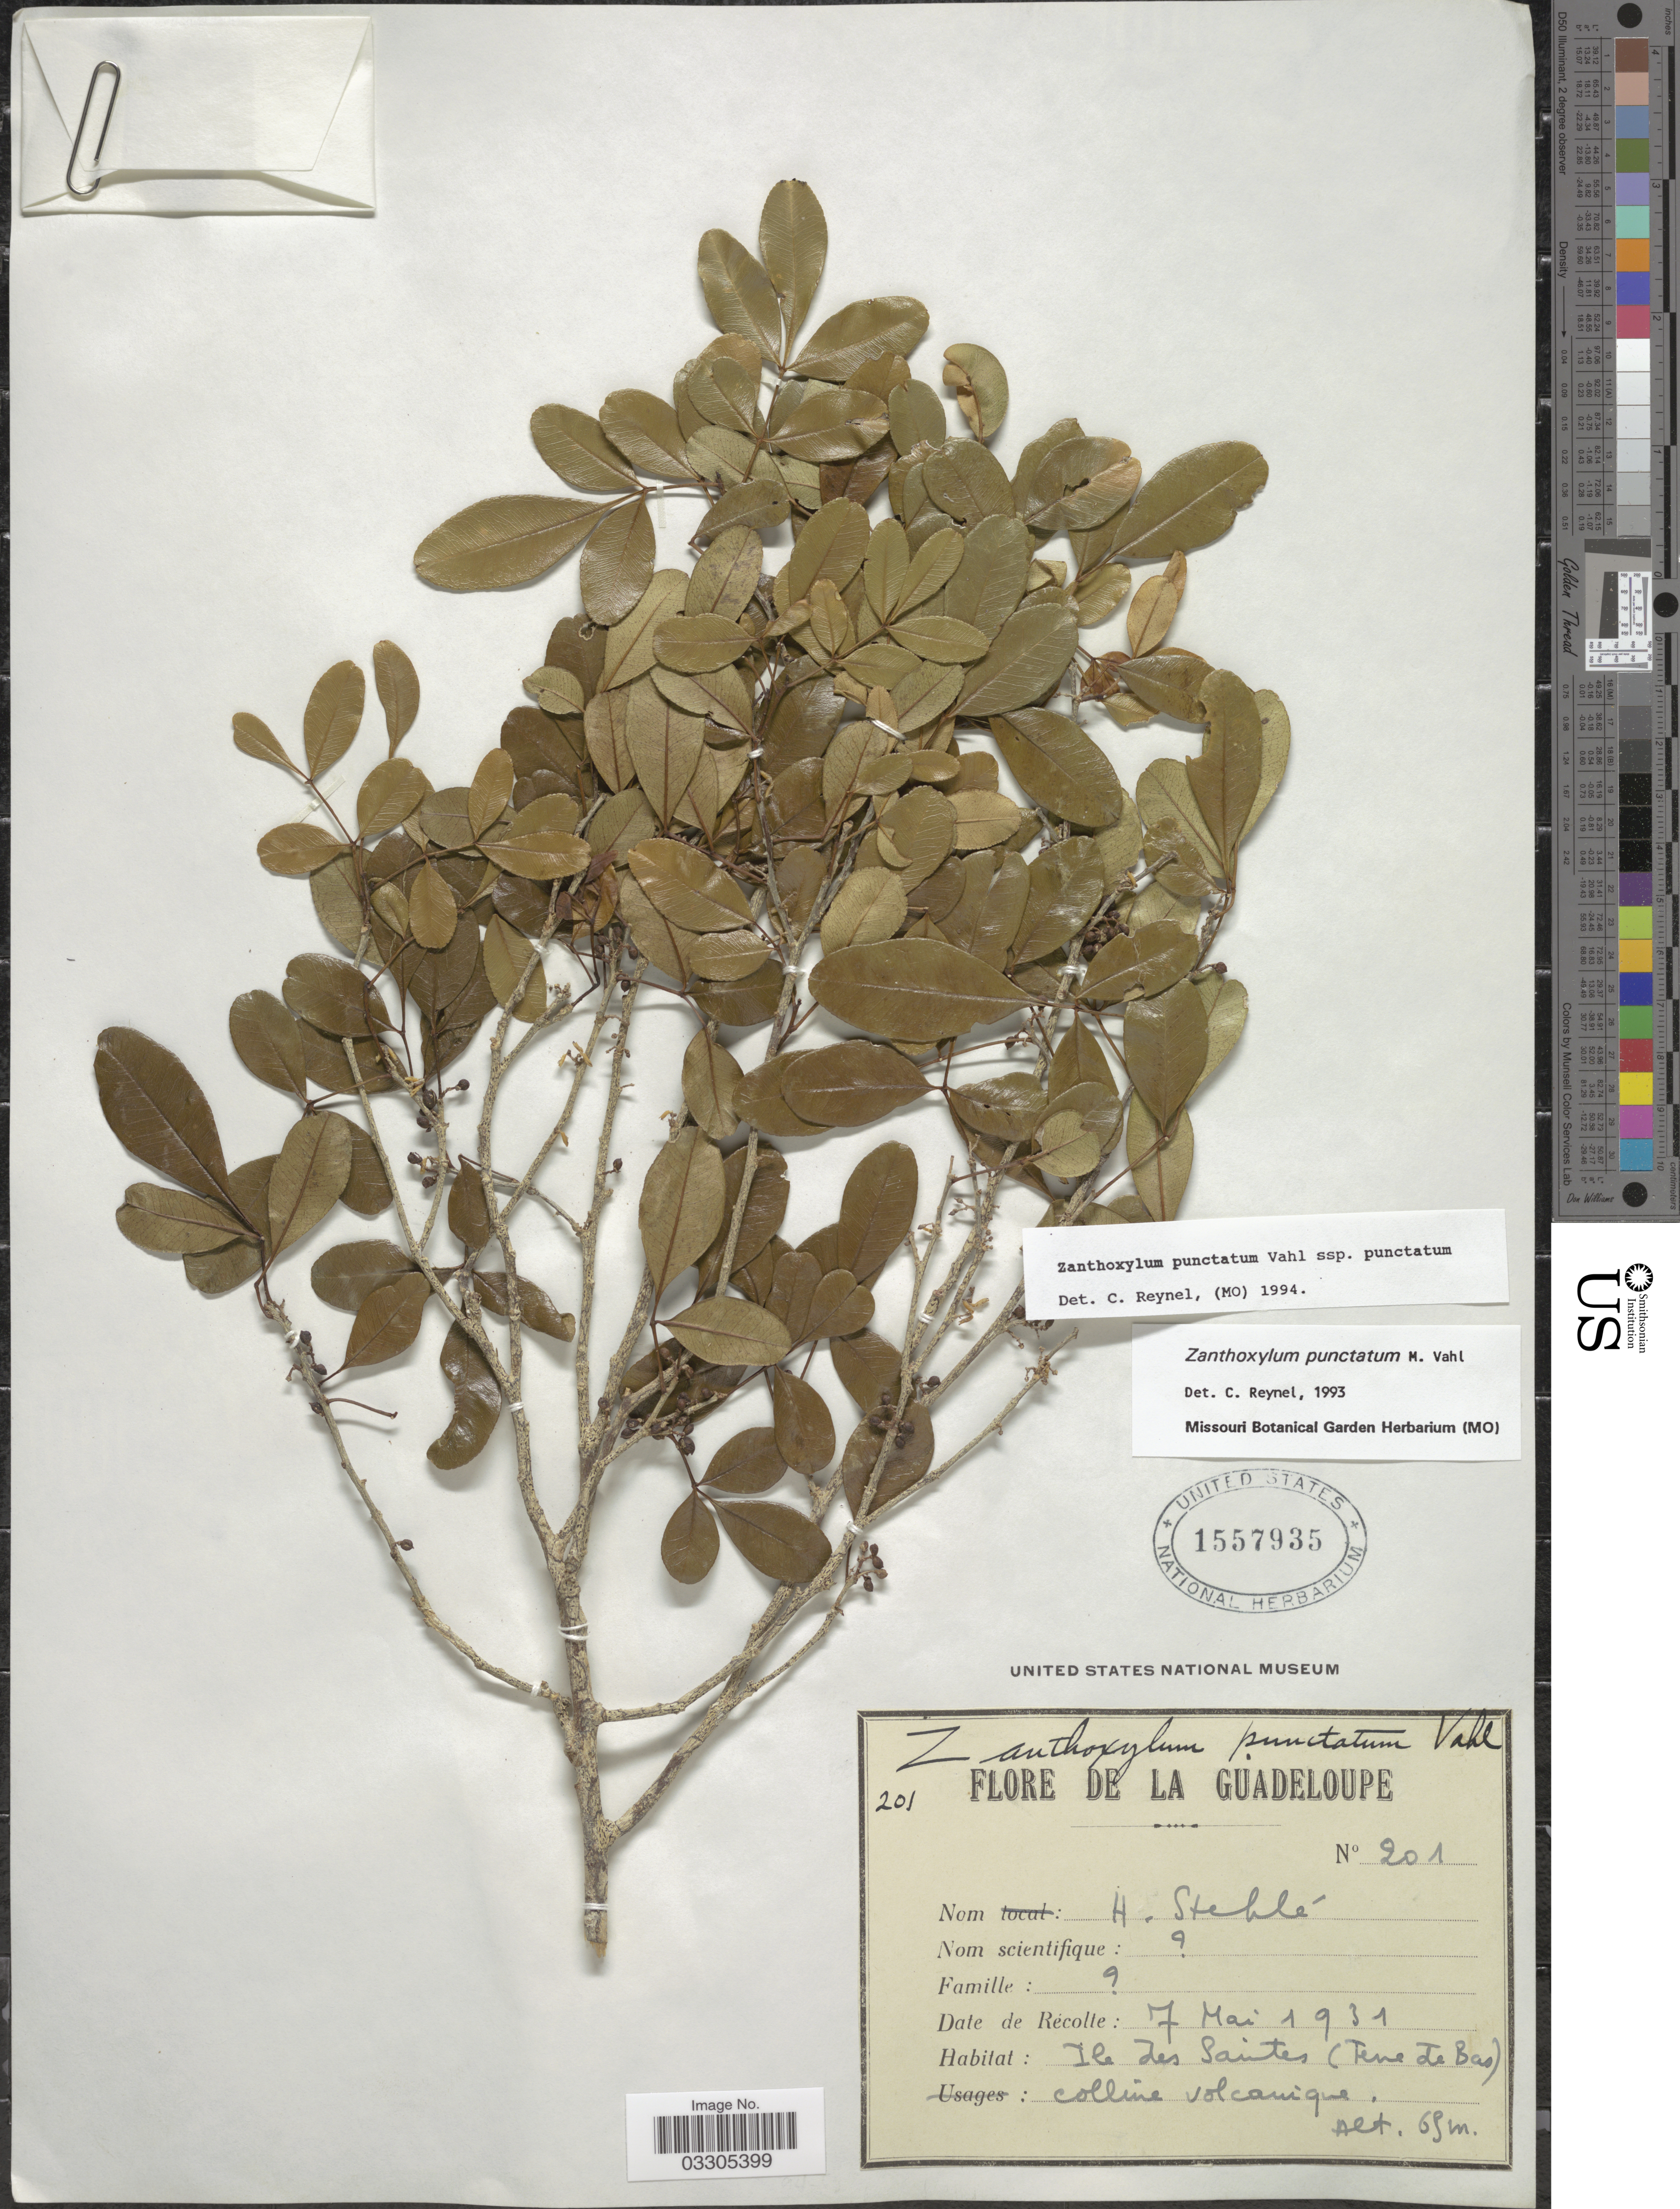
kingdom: Plantae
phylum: Tracheophyta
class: Magnoliopsida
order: Sapindales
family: Rutaceae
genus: Zanthoxylum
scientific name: Zanthoxylum punctatum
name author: Vahl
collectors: H. Stehlé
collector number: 201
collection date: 1931-05-07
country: Guadeloupe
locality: Ile des Saintes. (Terre de Bas).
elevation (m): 65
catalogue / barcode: US 1557935